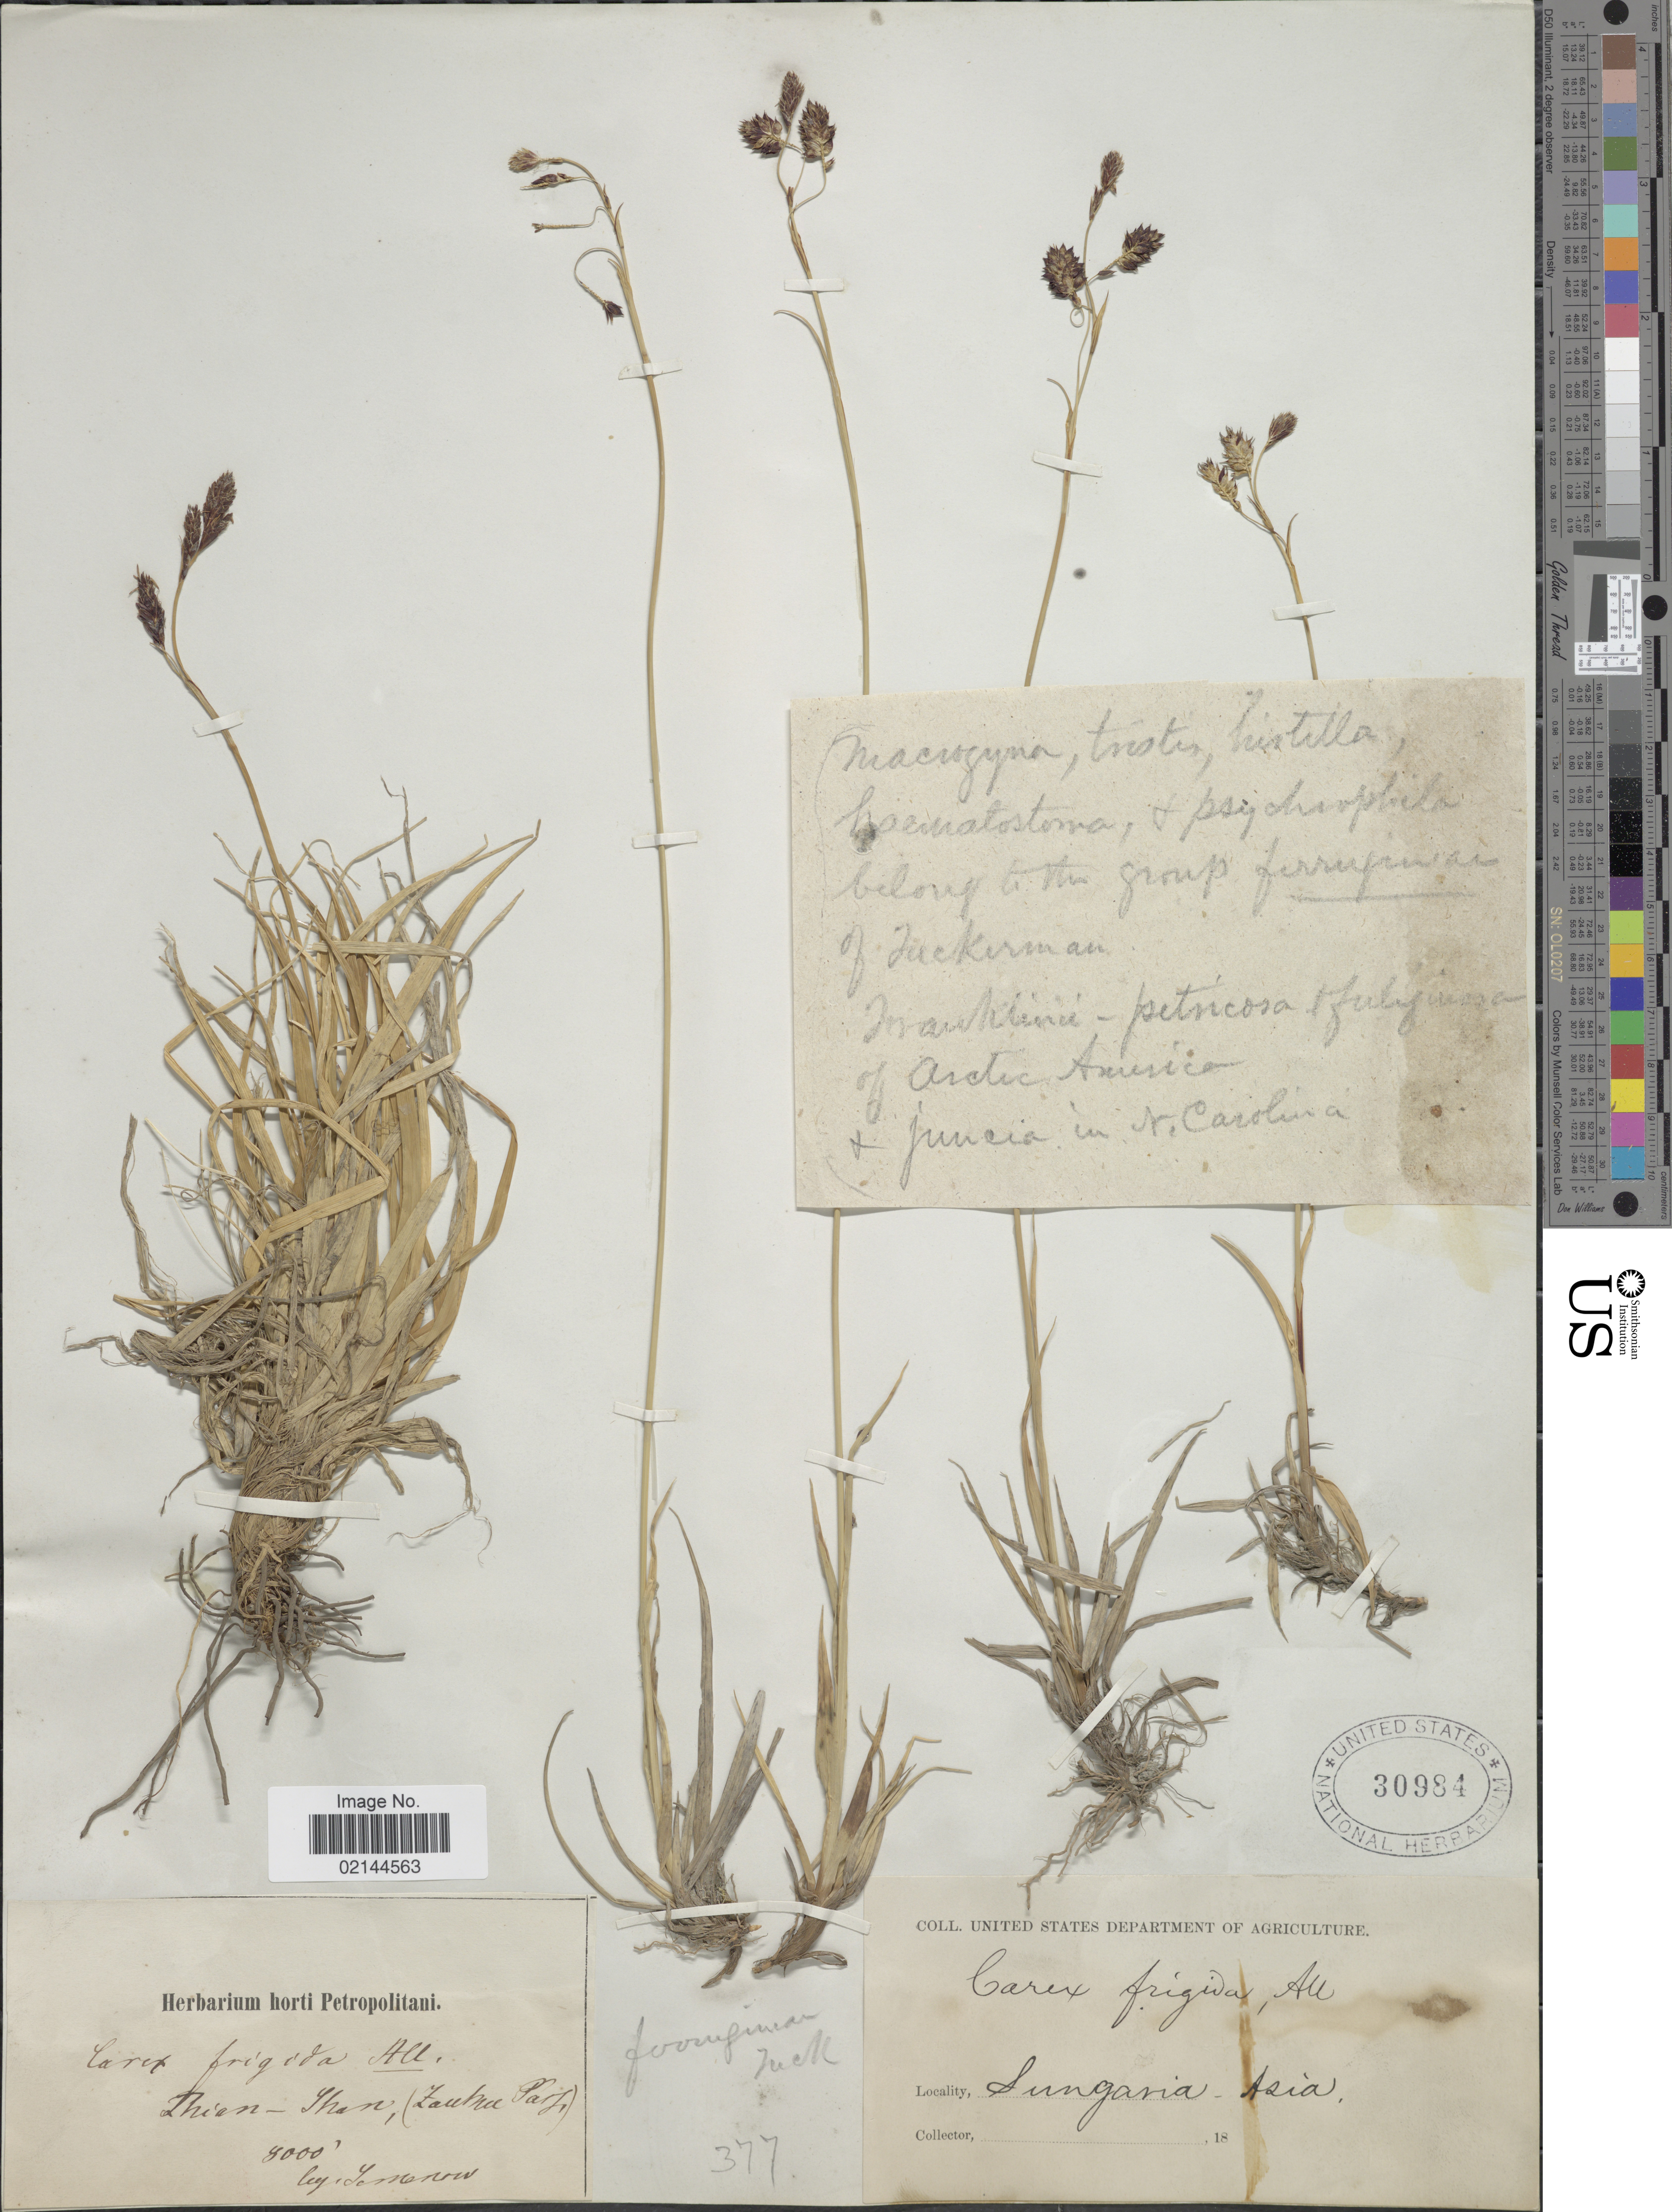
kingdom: Plantae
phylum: Tracheophyta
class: Liliopsida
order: Poales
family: Cyperaceae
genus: Carex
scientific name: Carex frigida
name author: All.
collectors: Icmenow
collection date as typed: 18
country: China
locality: Thian- Shan, (Zauhia Parfi), Sungaria [interpreted]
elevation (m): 2438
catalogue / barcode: US 30984